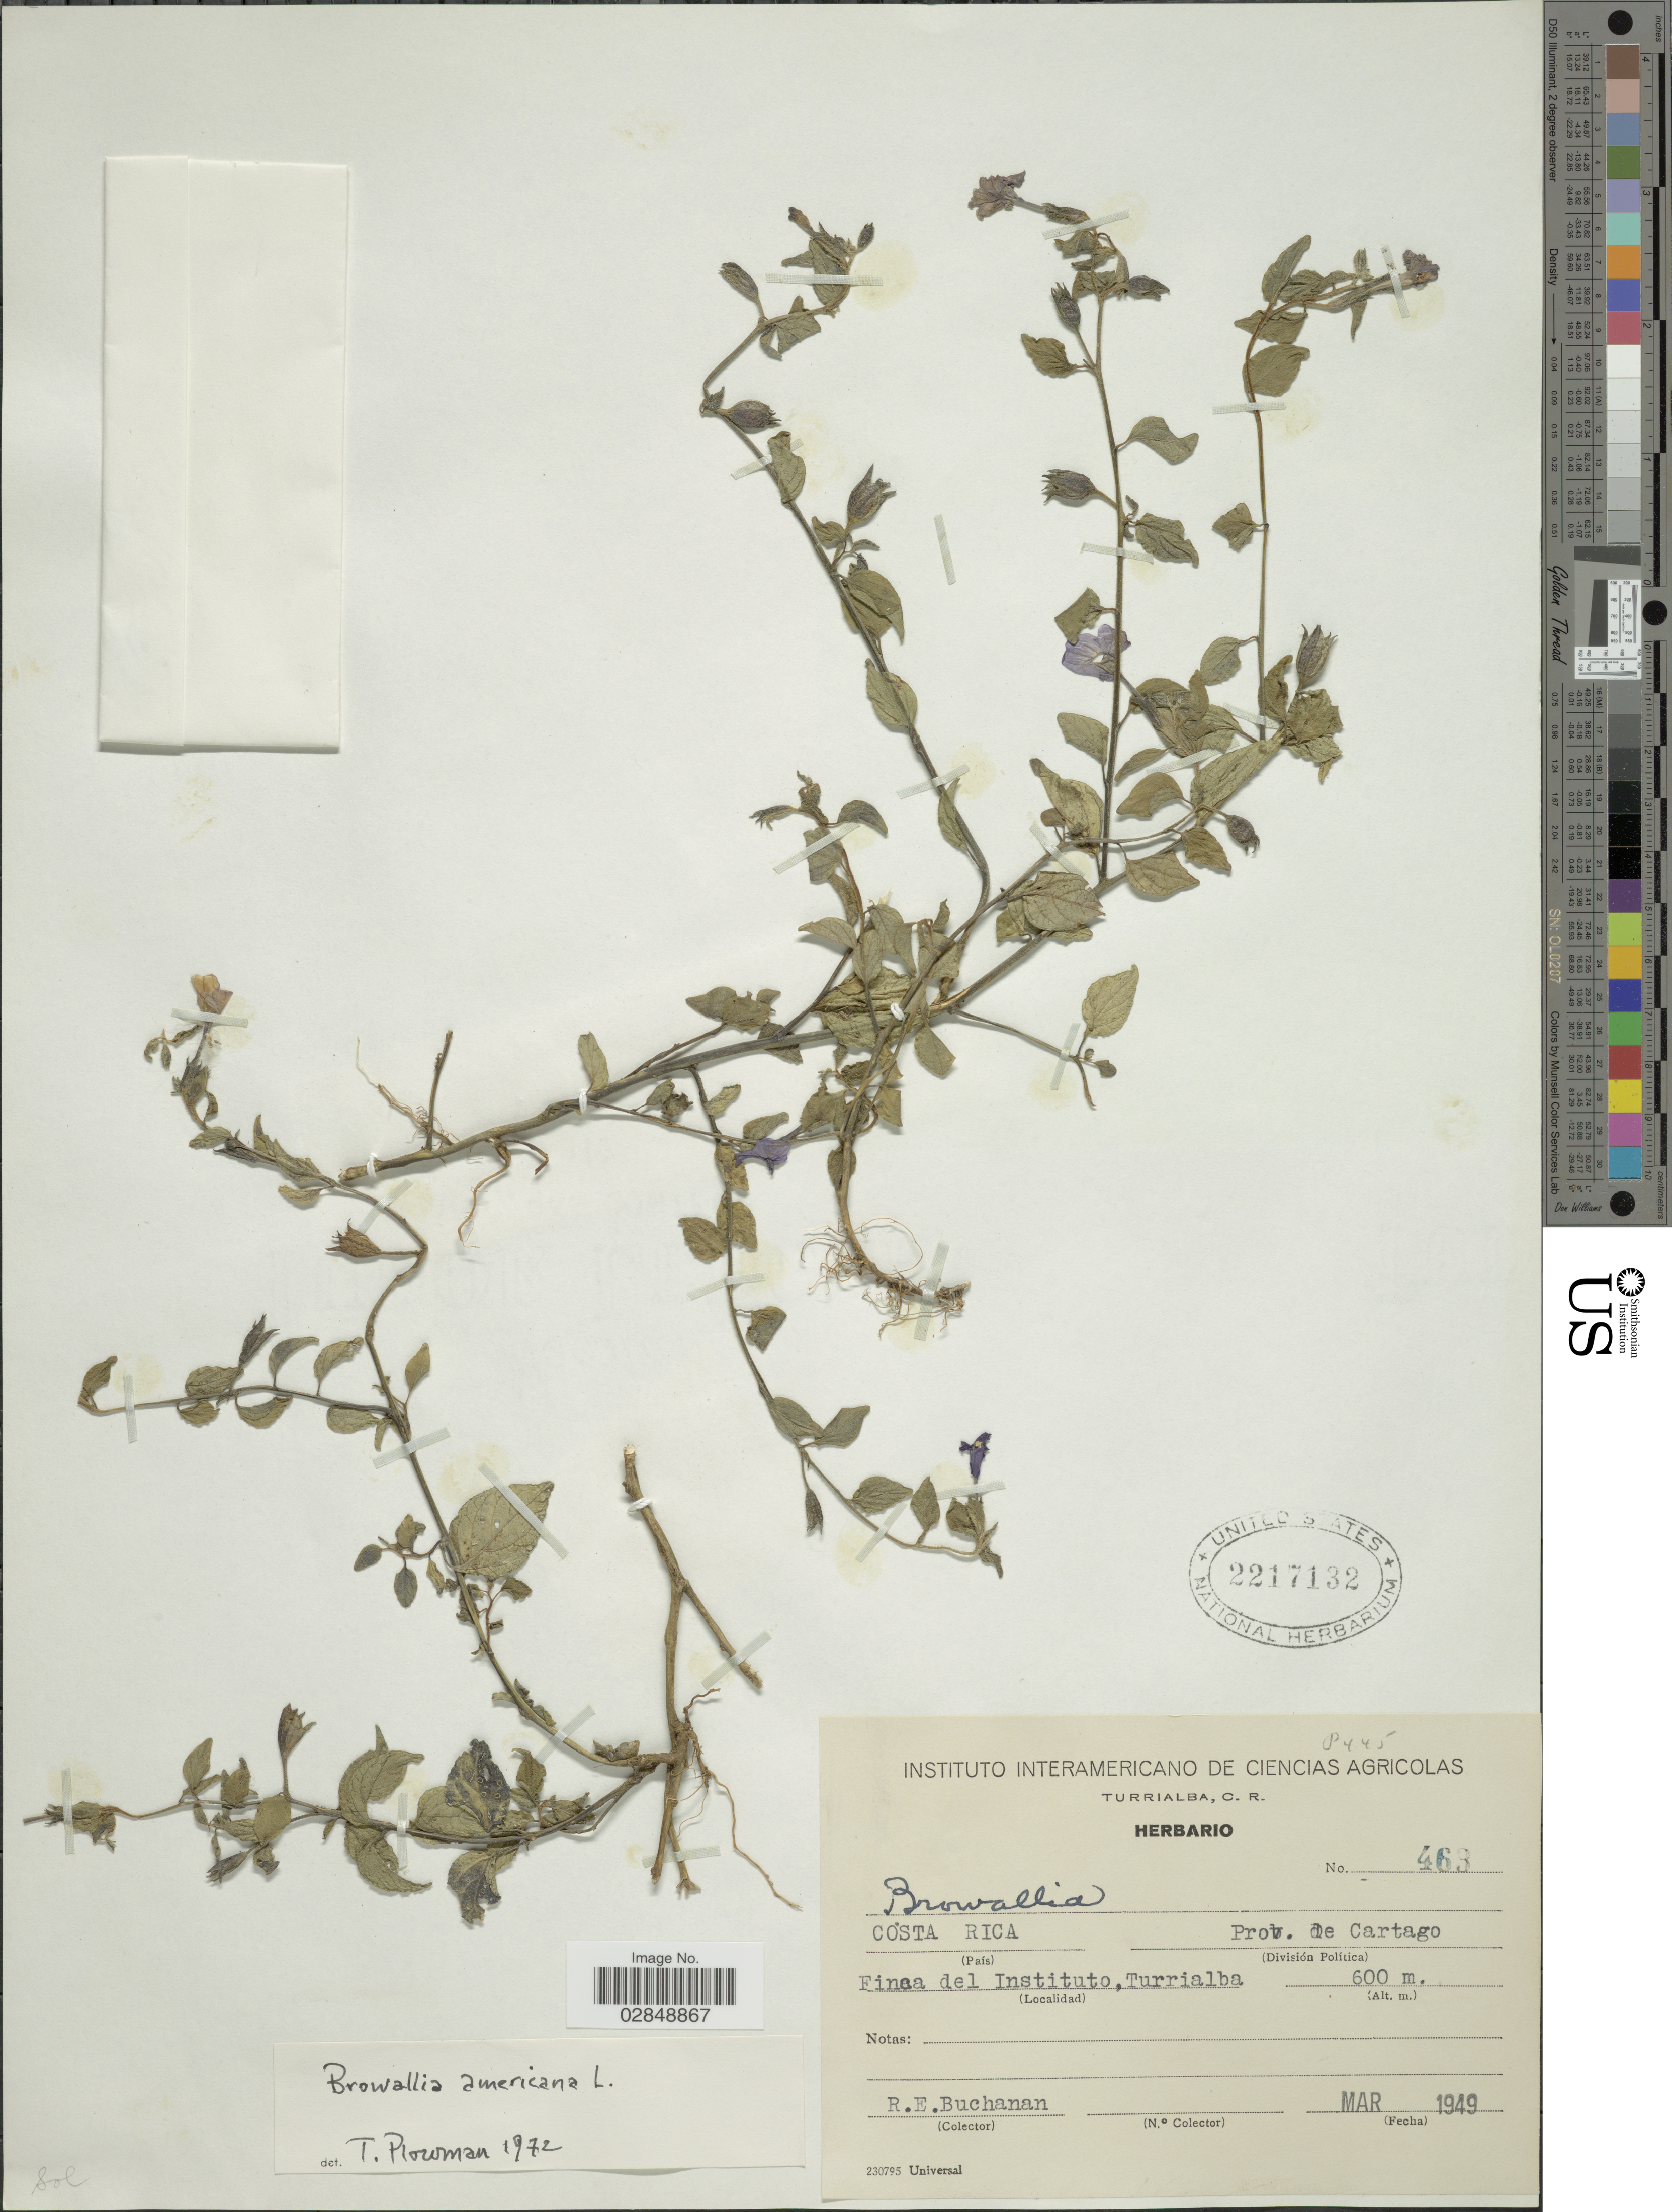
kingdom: Plantae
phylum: Tracheophyta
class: Magnoliopsida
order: Solanales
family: Solanaceae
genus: Browallia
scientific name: Browallia americana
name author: L.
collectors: R. Buchanan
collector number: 463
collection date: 1949-03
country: Costa Rica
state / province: Cartago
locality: Finca del Instituto, Turrialba.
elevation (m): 600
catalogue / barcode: US 2217132